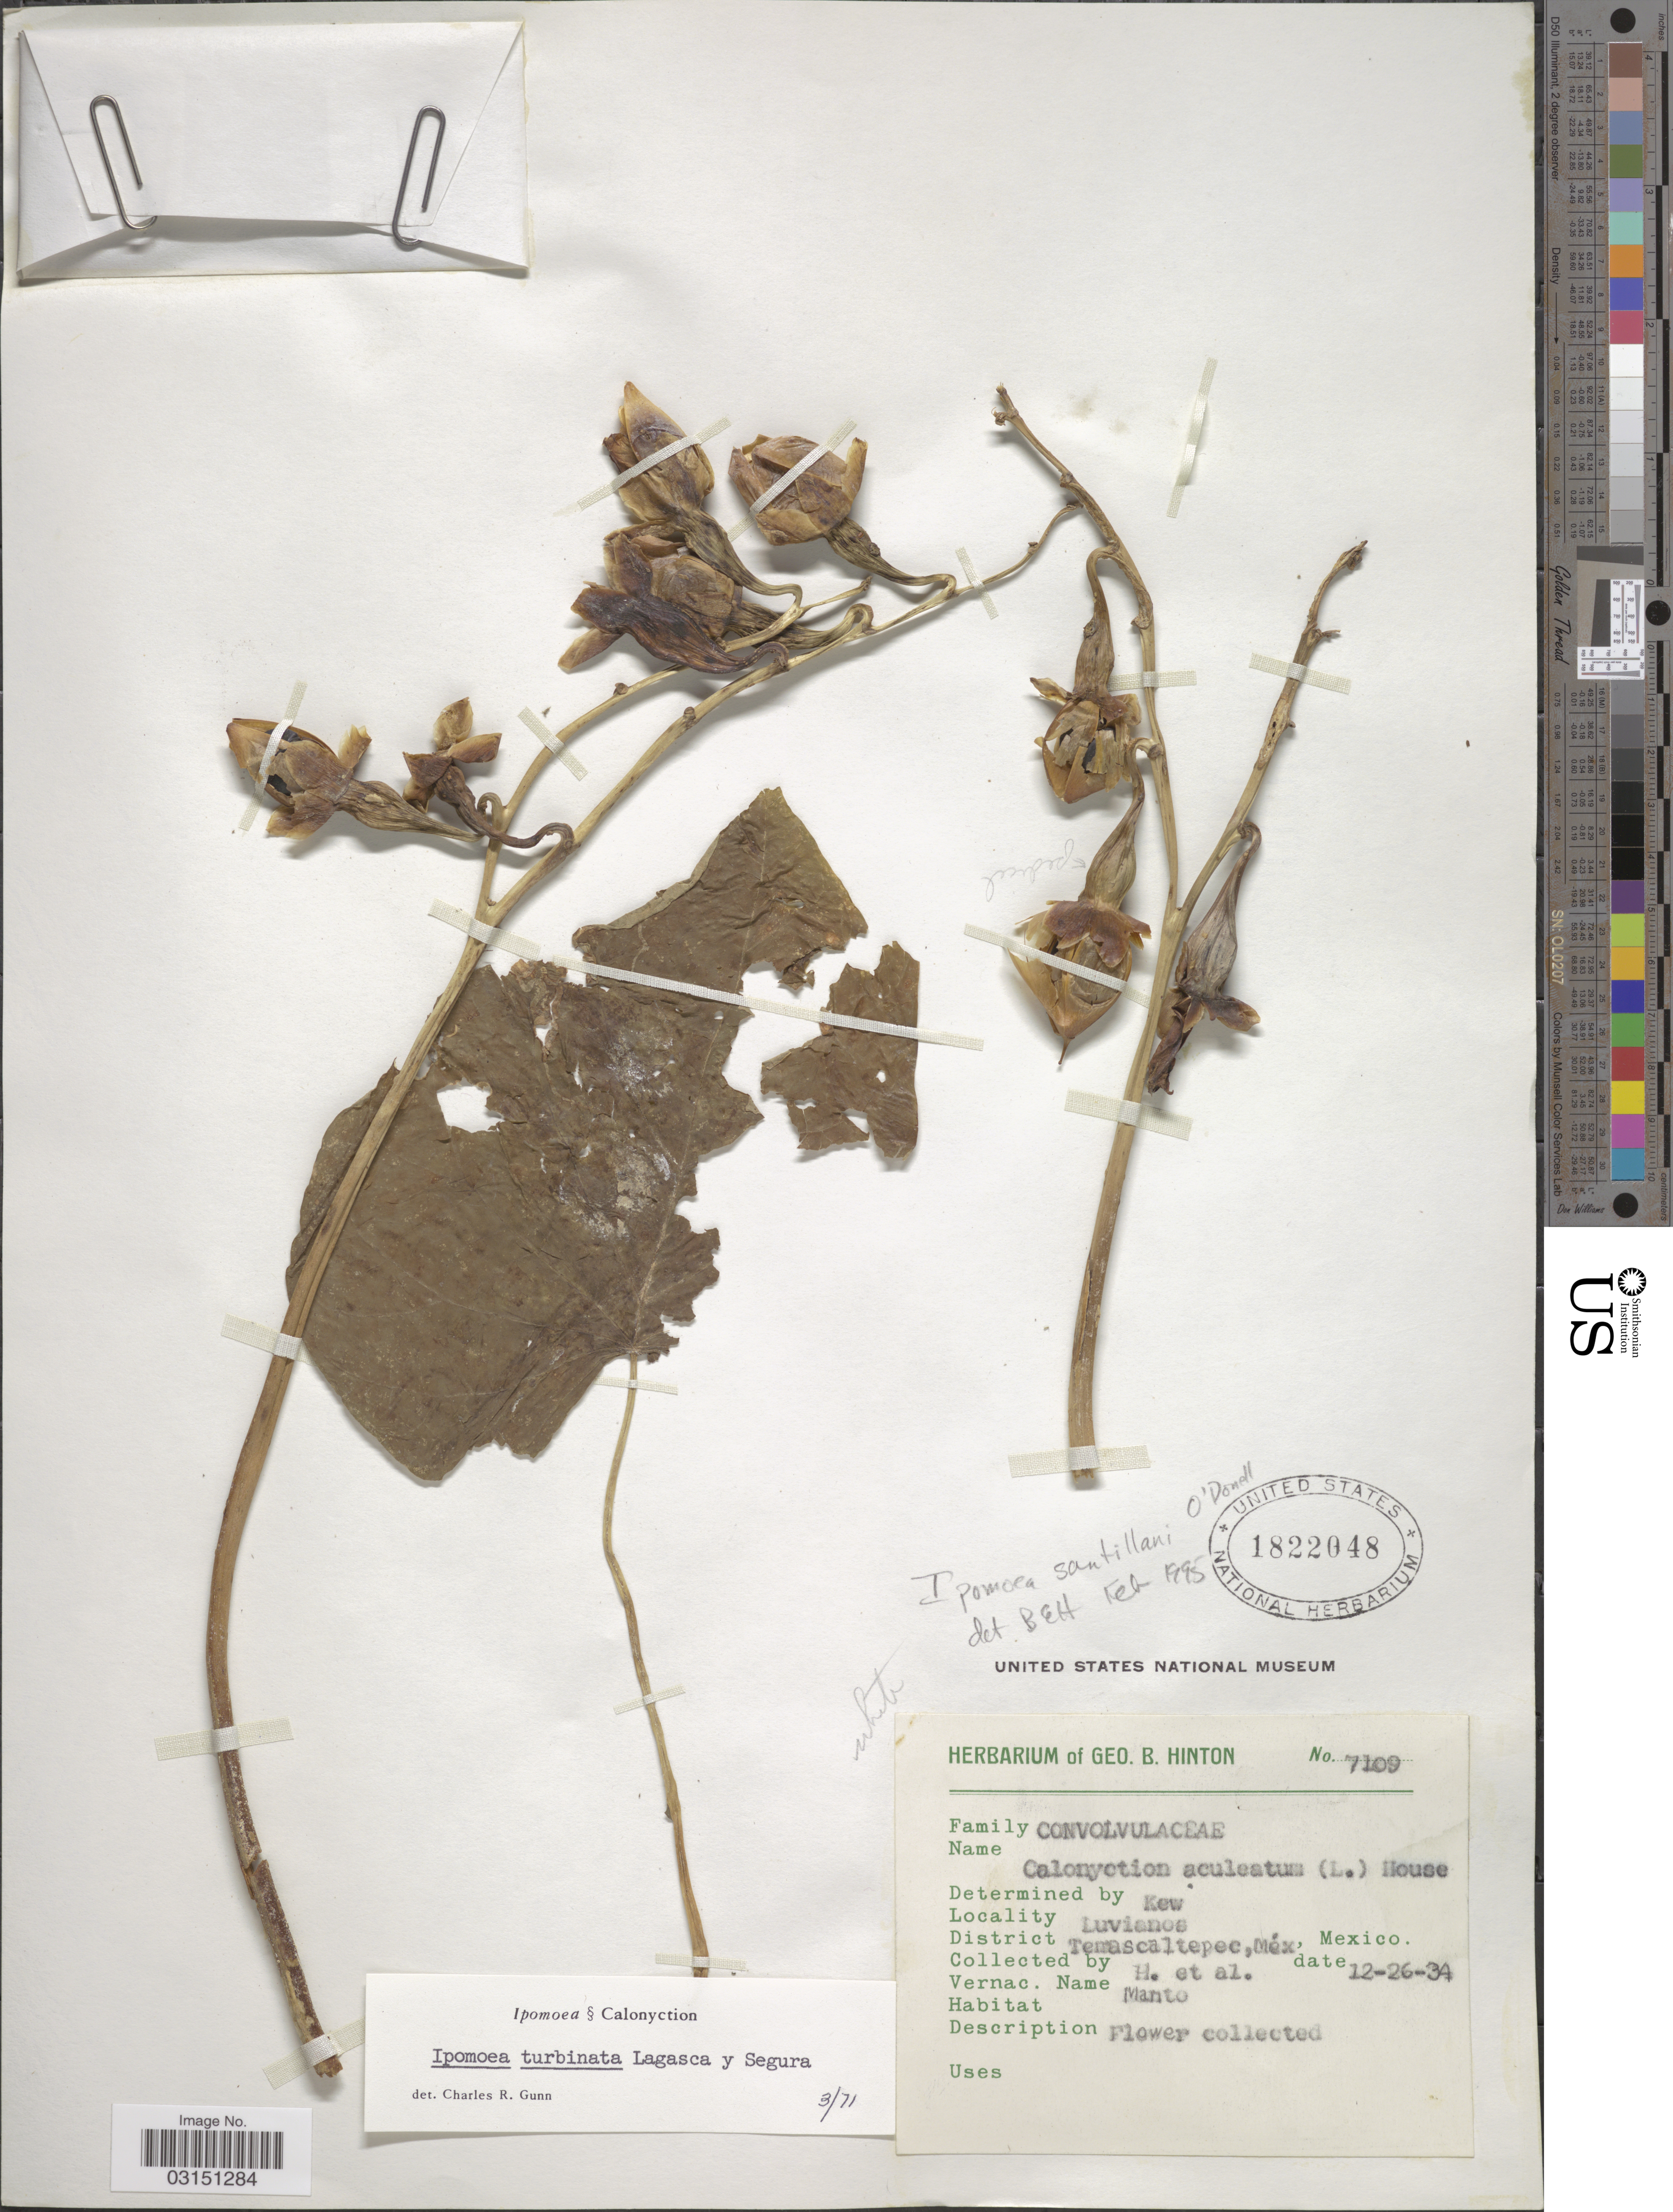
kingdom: Plantae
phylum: Tracheophyta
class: Magnoliopsida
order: Solanales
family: Convolvulaceae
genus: Ipomoea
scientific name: Ipomoea santillanii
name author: O'Donell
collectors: G. B. Hinton & et al.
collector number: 7109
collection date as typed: Transcribed d/m/y: 26/12/34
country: Mexico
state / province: México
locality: Luvianos, District Temascaltepec, Méx.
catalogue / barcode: US 1822048